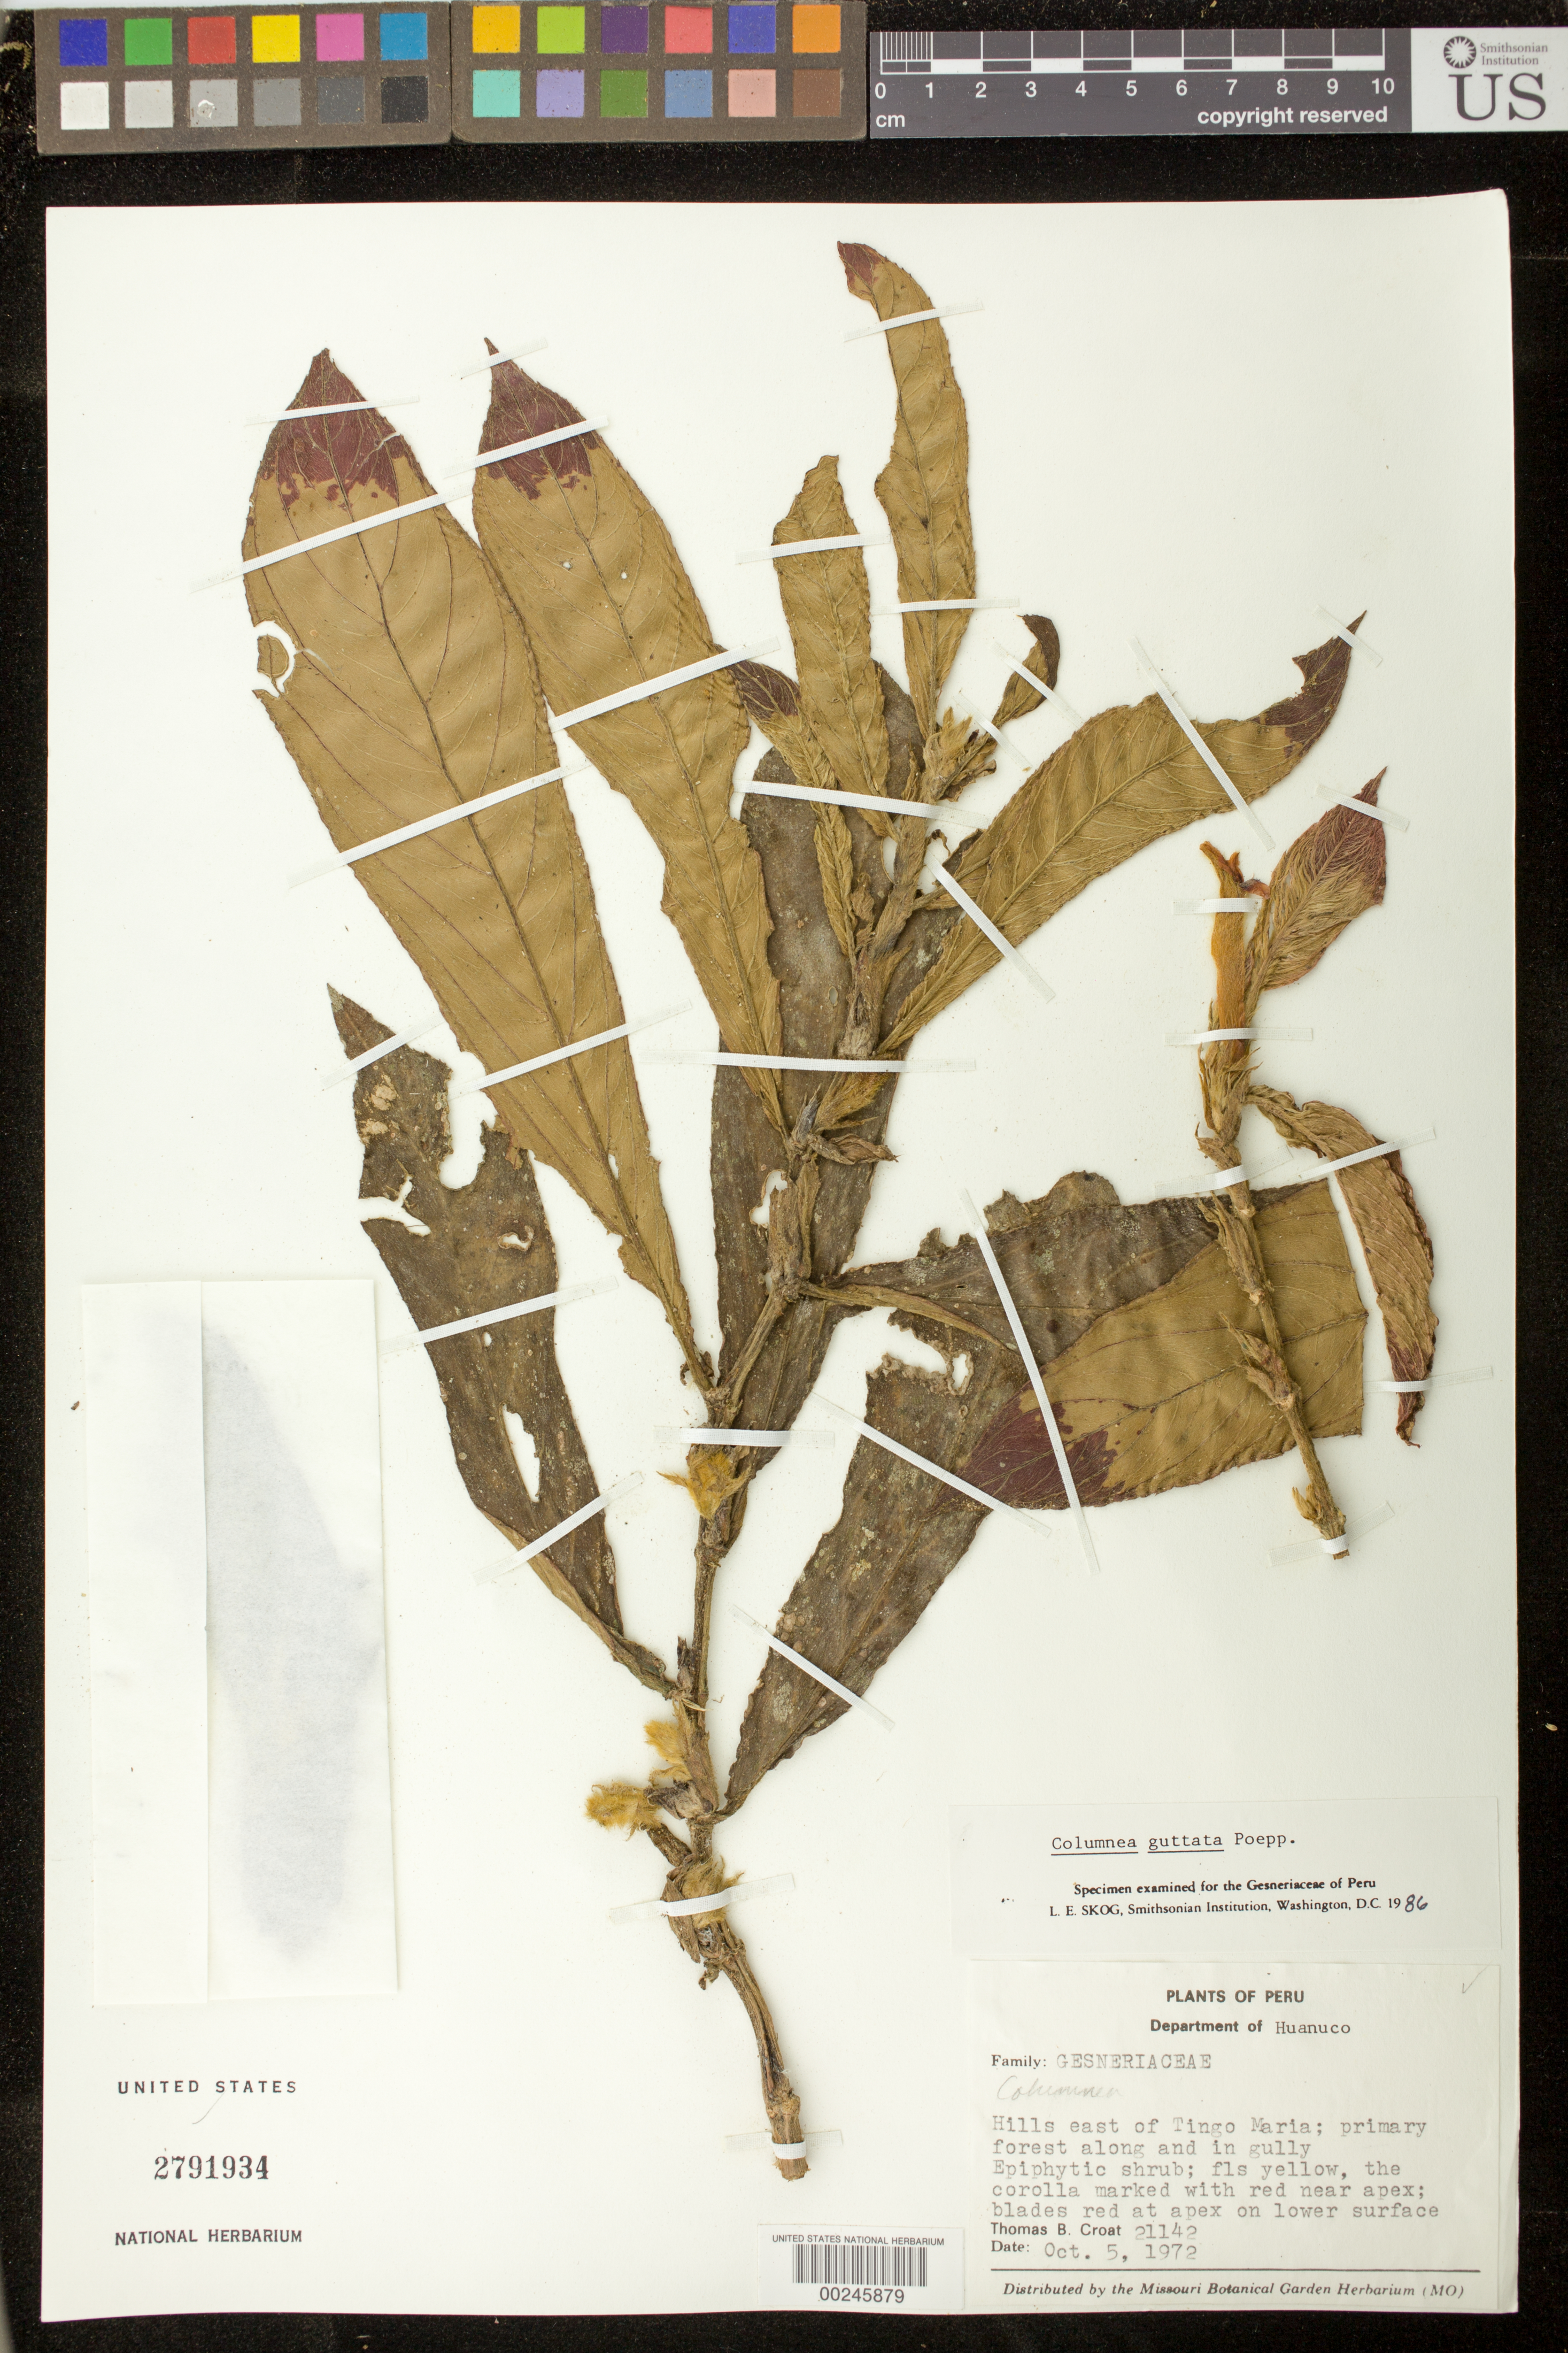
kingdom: Plantae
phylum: Tracheophyta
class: Magnoliopsida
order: Lamiales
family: Gesneriaceae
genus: Columnea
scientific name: Columnea guttata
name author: Poepp.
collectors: T. B. Croat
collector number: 21142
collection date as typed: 05 Oct 1972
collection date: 1972-10-05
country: Peru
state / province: Huánuco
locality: Hills E of Tingo Maria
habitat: Primary forest along and in gully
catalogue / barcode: US 2791934